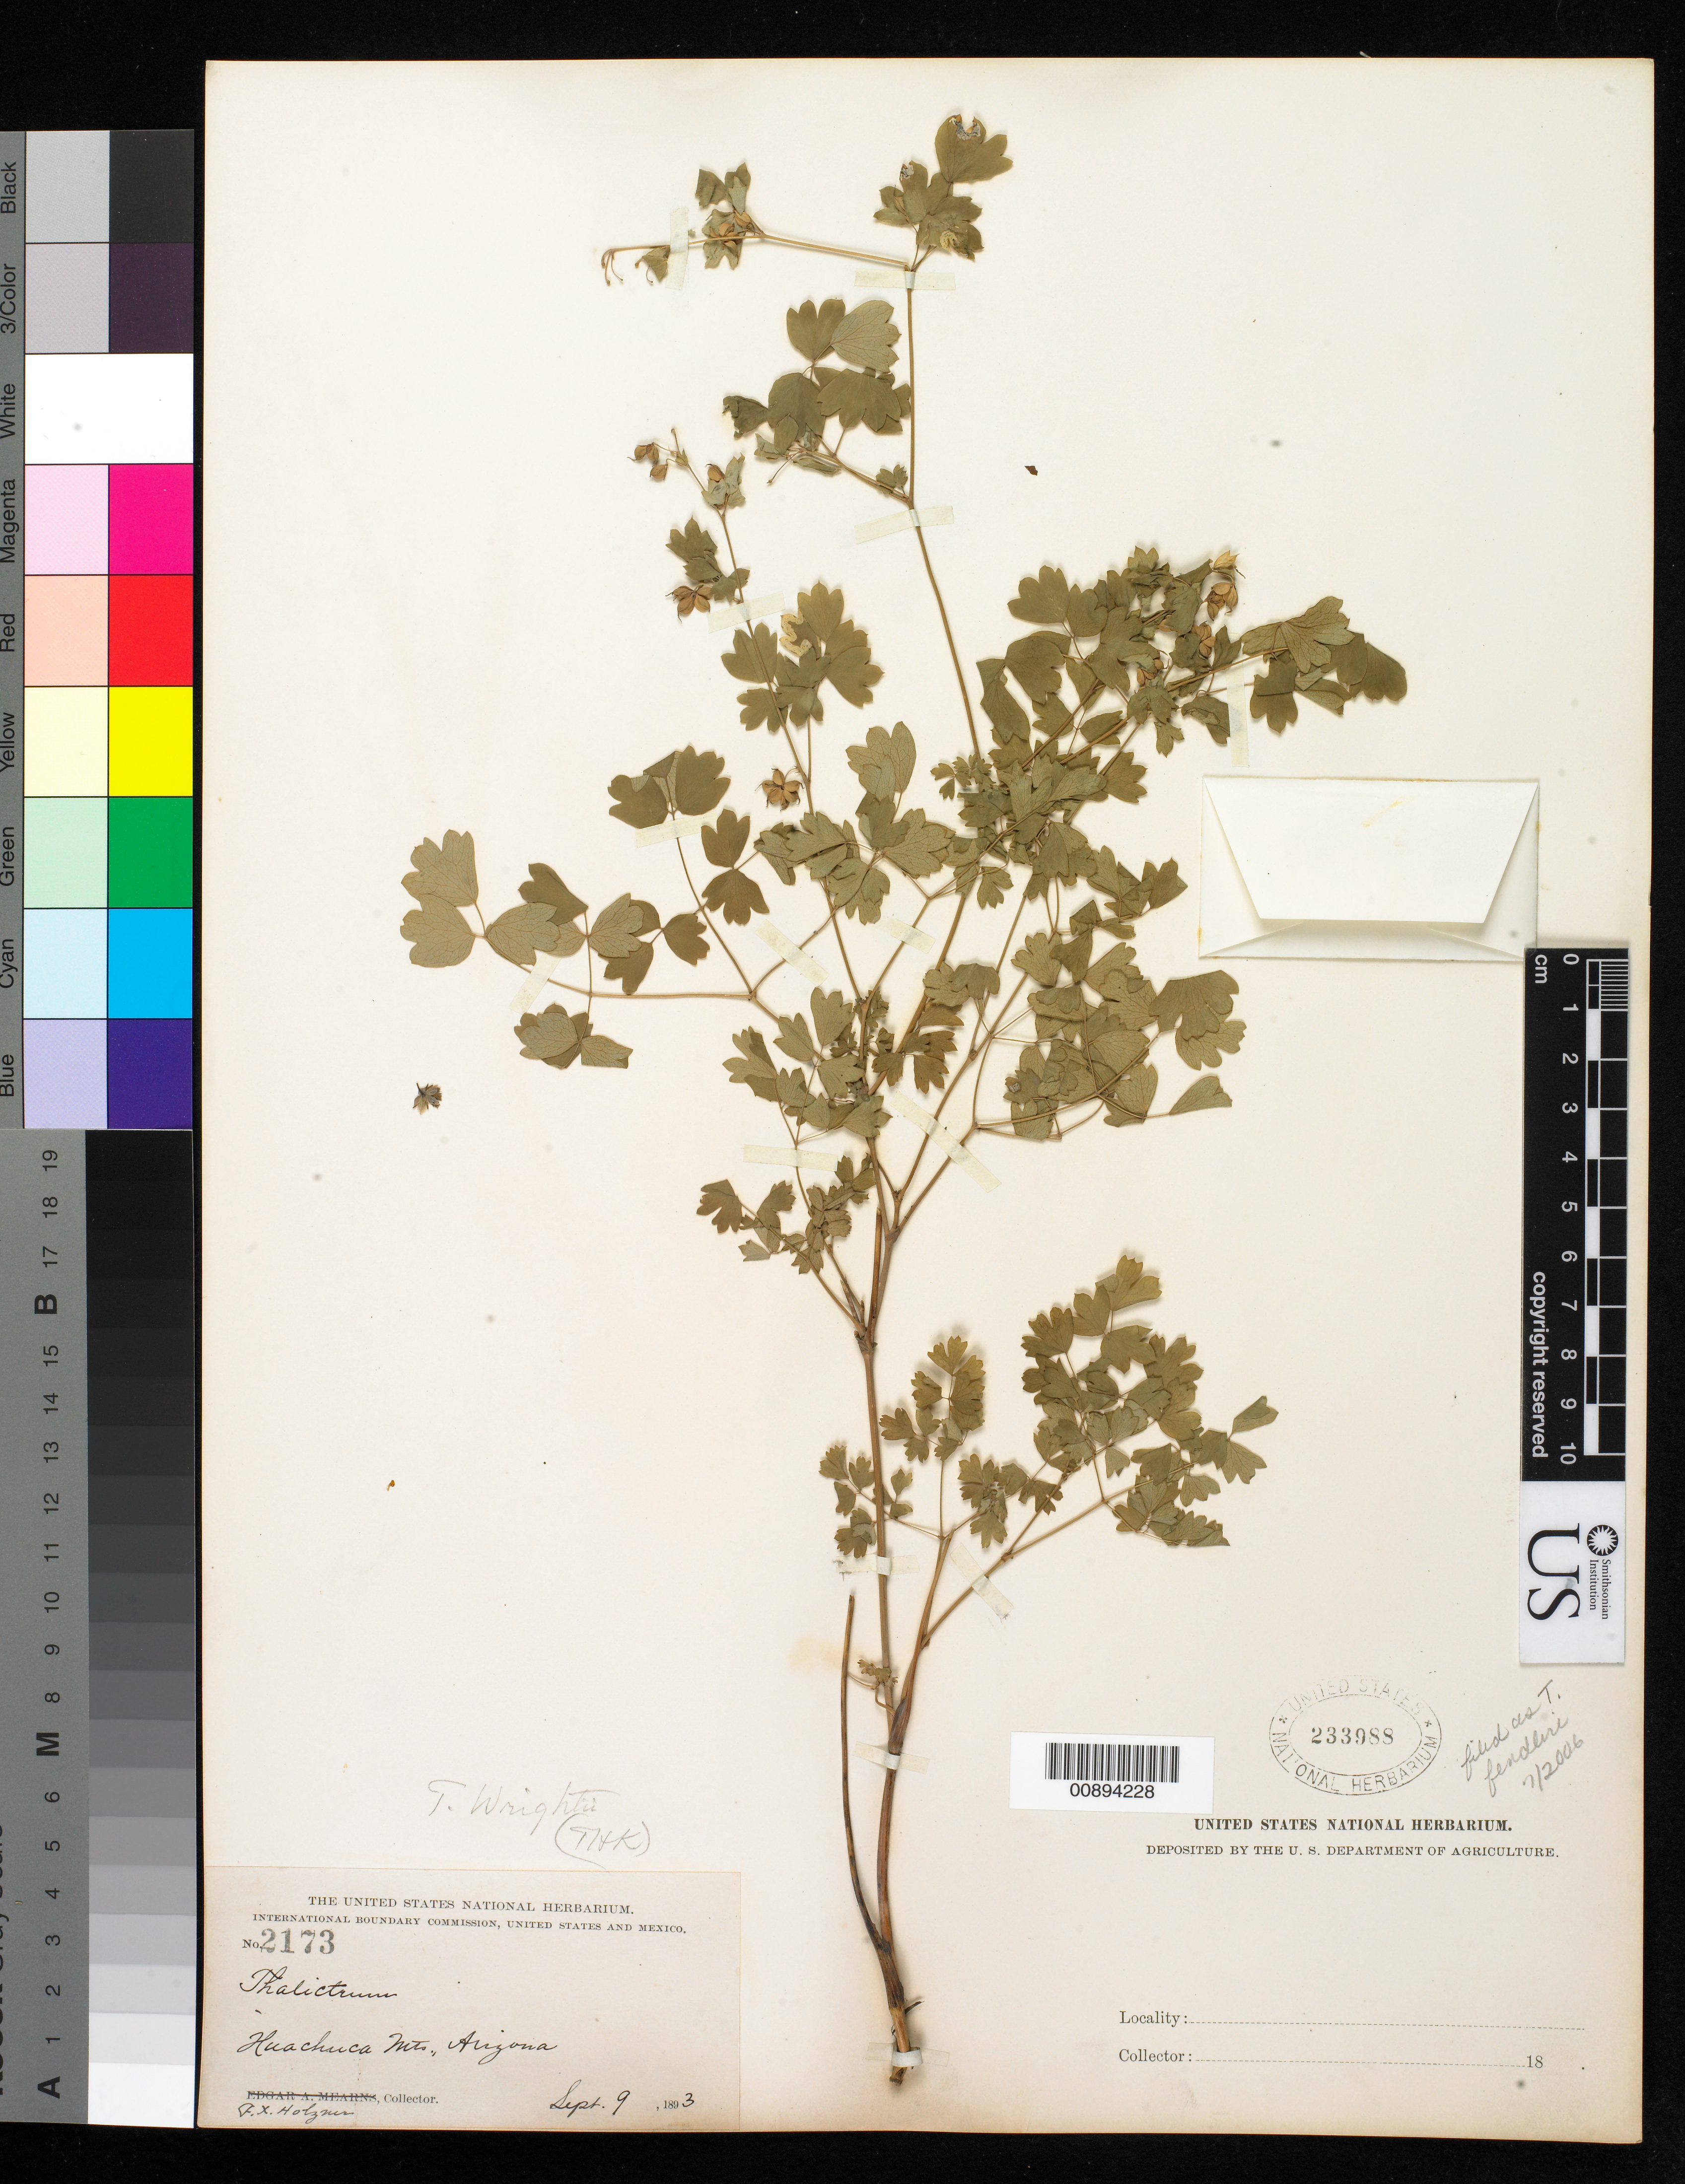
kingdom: Plantae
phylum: Tracheophyta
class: Magnoliopsida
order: Ranunculales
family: Ranunculaceae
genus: Thalictrum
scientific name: Thalictrum fendleri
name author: Engelm. ex A. Gray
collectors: F. X. Holzner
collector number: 2173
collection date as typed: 09 Sep 1893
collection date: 1893-09-09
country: United States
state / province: Arizona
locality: Huachuca Mts.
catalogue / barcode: US 233988